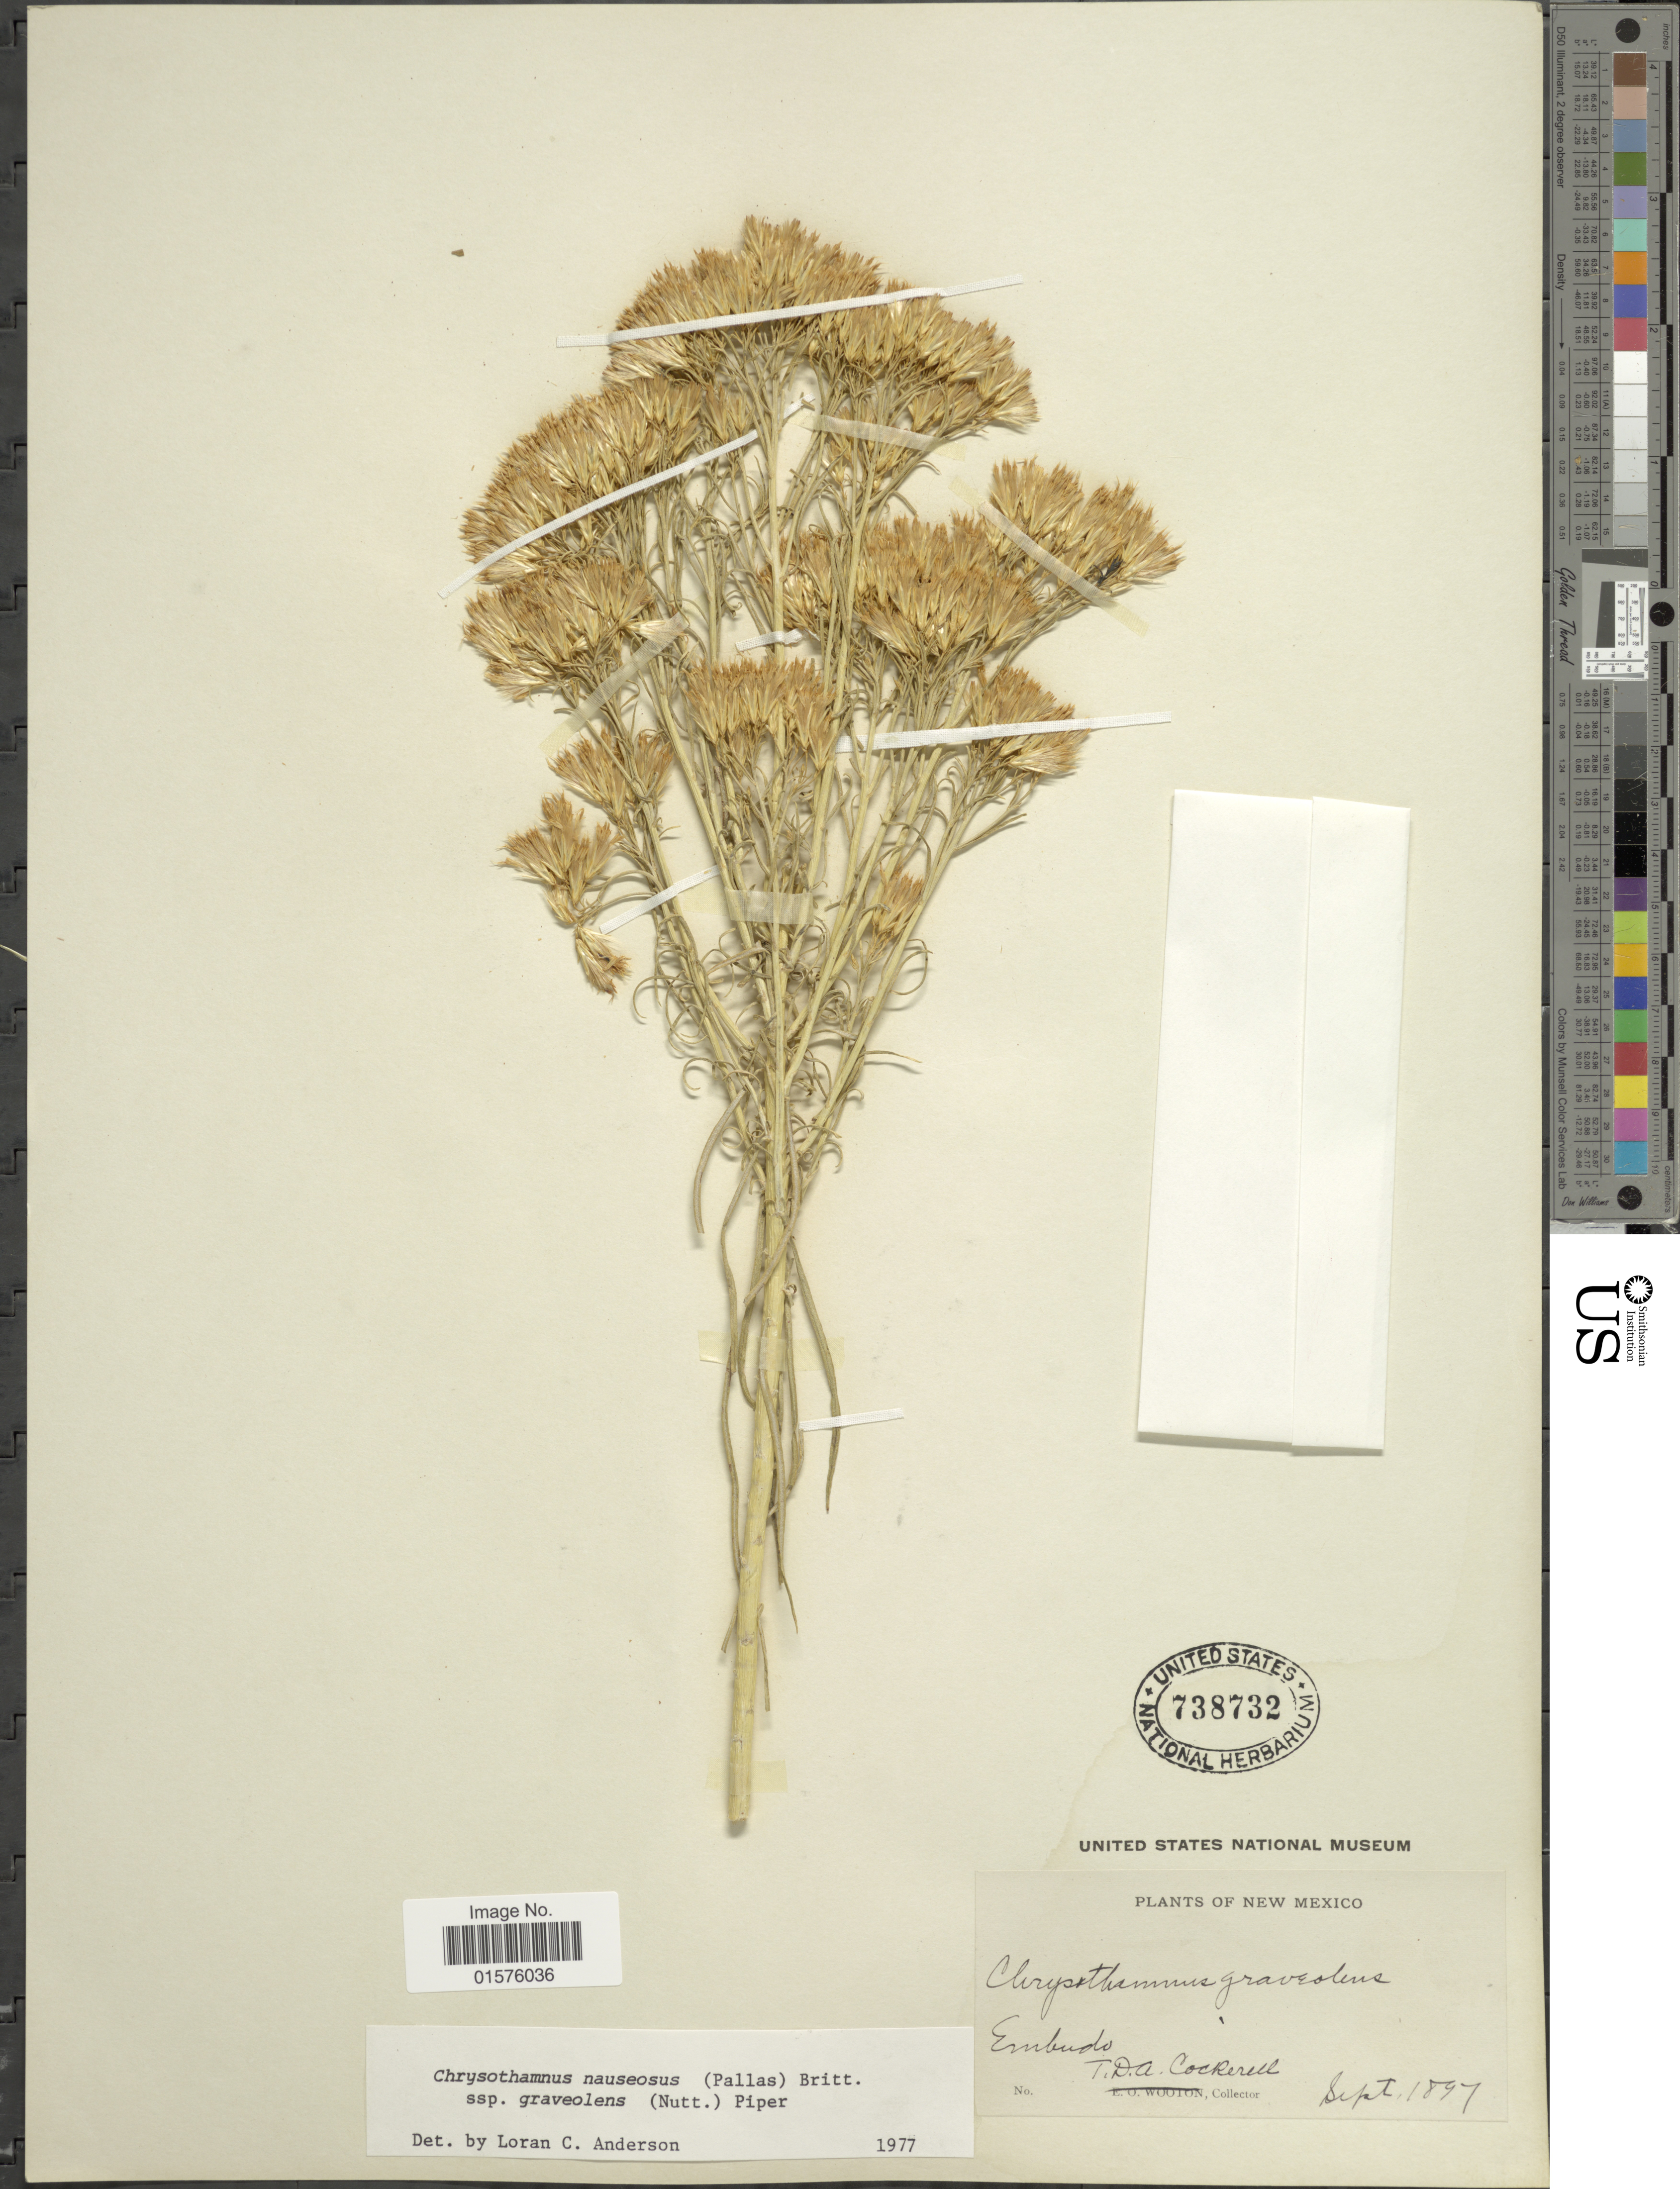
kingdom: Plantae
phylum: Tracheophyta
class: Magnoliopsida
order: Asterales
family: Asteraceae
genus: Ericameria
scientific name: Ericameria nauseosa var. graveolens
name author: (Nutt.) Reveal & Schuyler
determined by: Urbatsch, Lowell E., Curator (LSU), Louisiana State University (UNITED STATES)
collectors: T. Cockerell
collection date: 1897-09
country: United States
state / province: New Mexico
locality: Embuds.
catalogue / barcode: US 738732